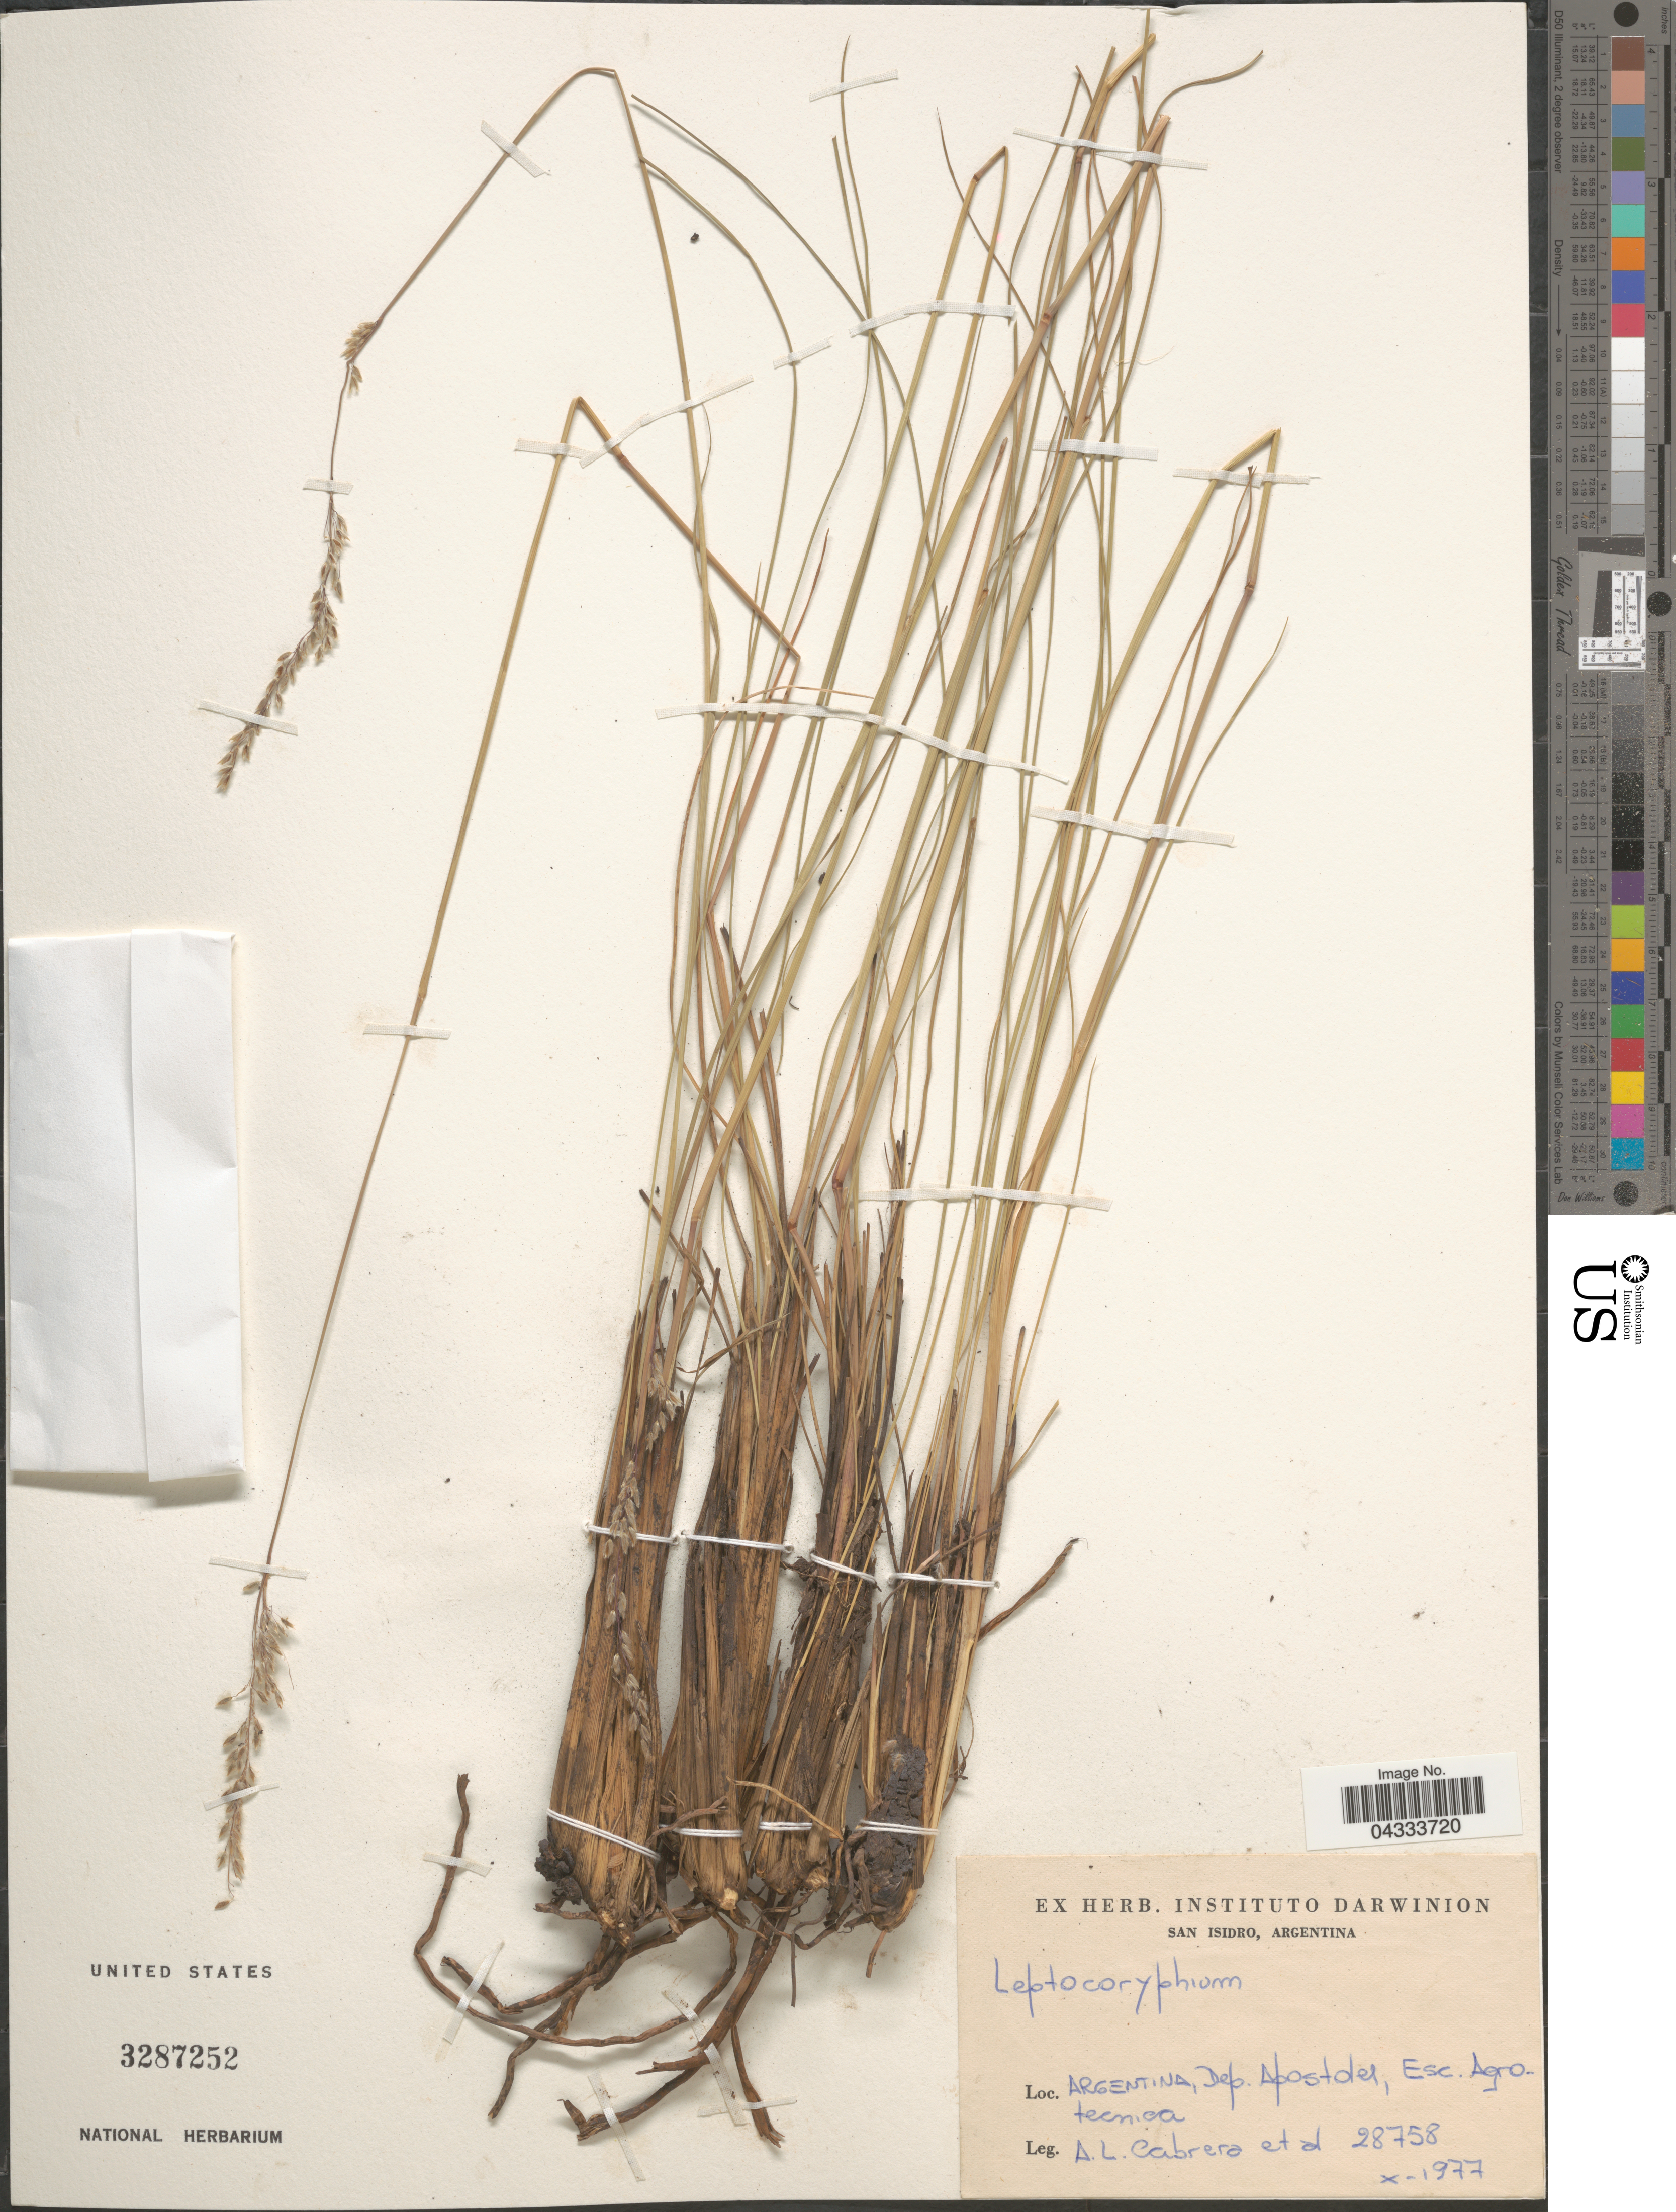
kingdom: Plantae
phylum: Tracheophyta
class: Liliopsida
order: Poales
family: Poaceae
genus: Anthaenantia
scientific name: Anthaenantia lanata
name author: (Kunth) Benth.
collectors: A. L. Cabrera & et al.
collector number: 28758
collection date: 1977-10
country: Argentina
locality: Dep. Apostoles, Esc. Agrotecnica.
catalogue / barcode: US 3287252